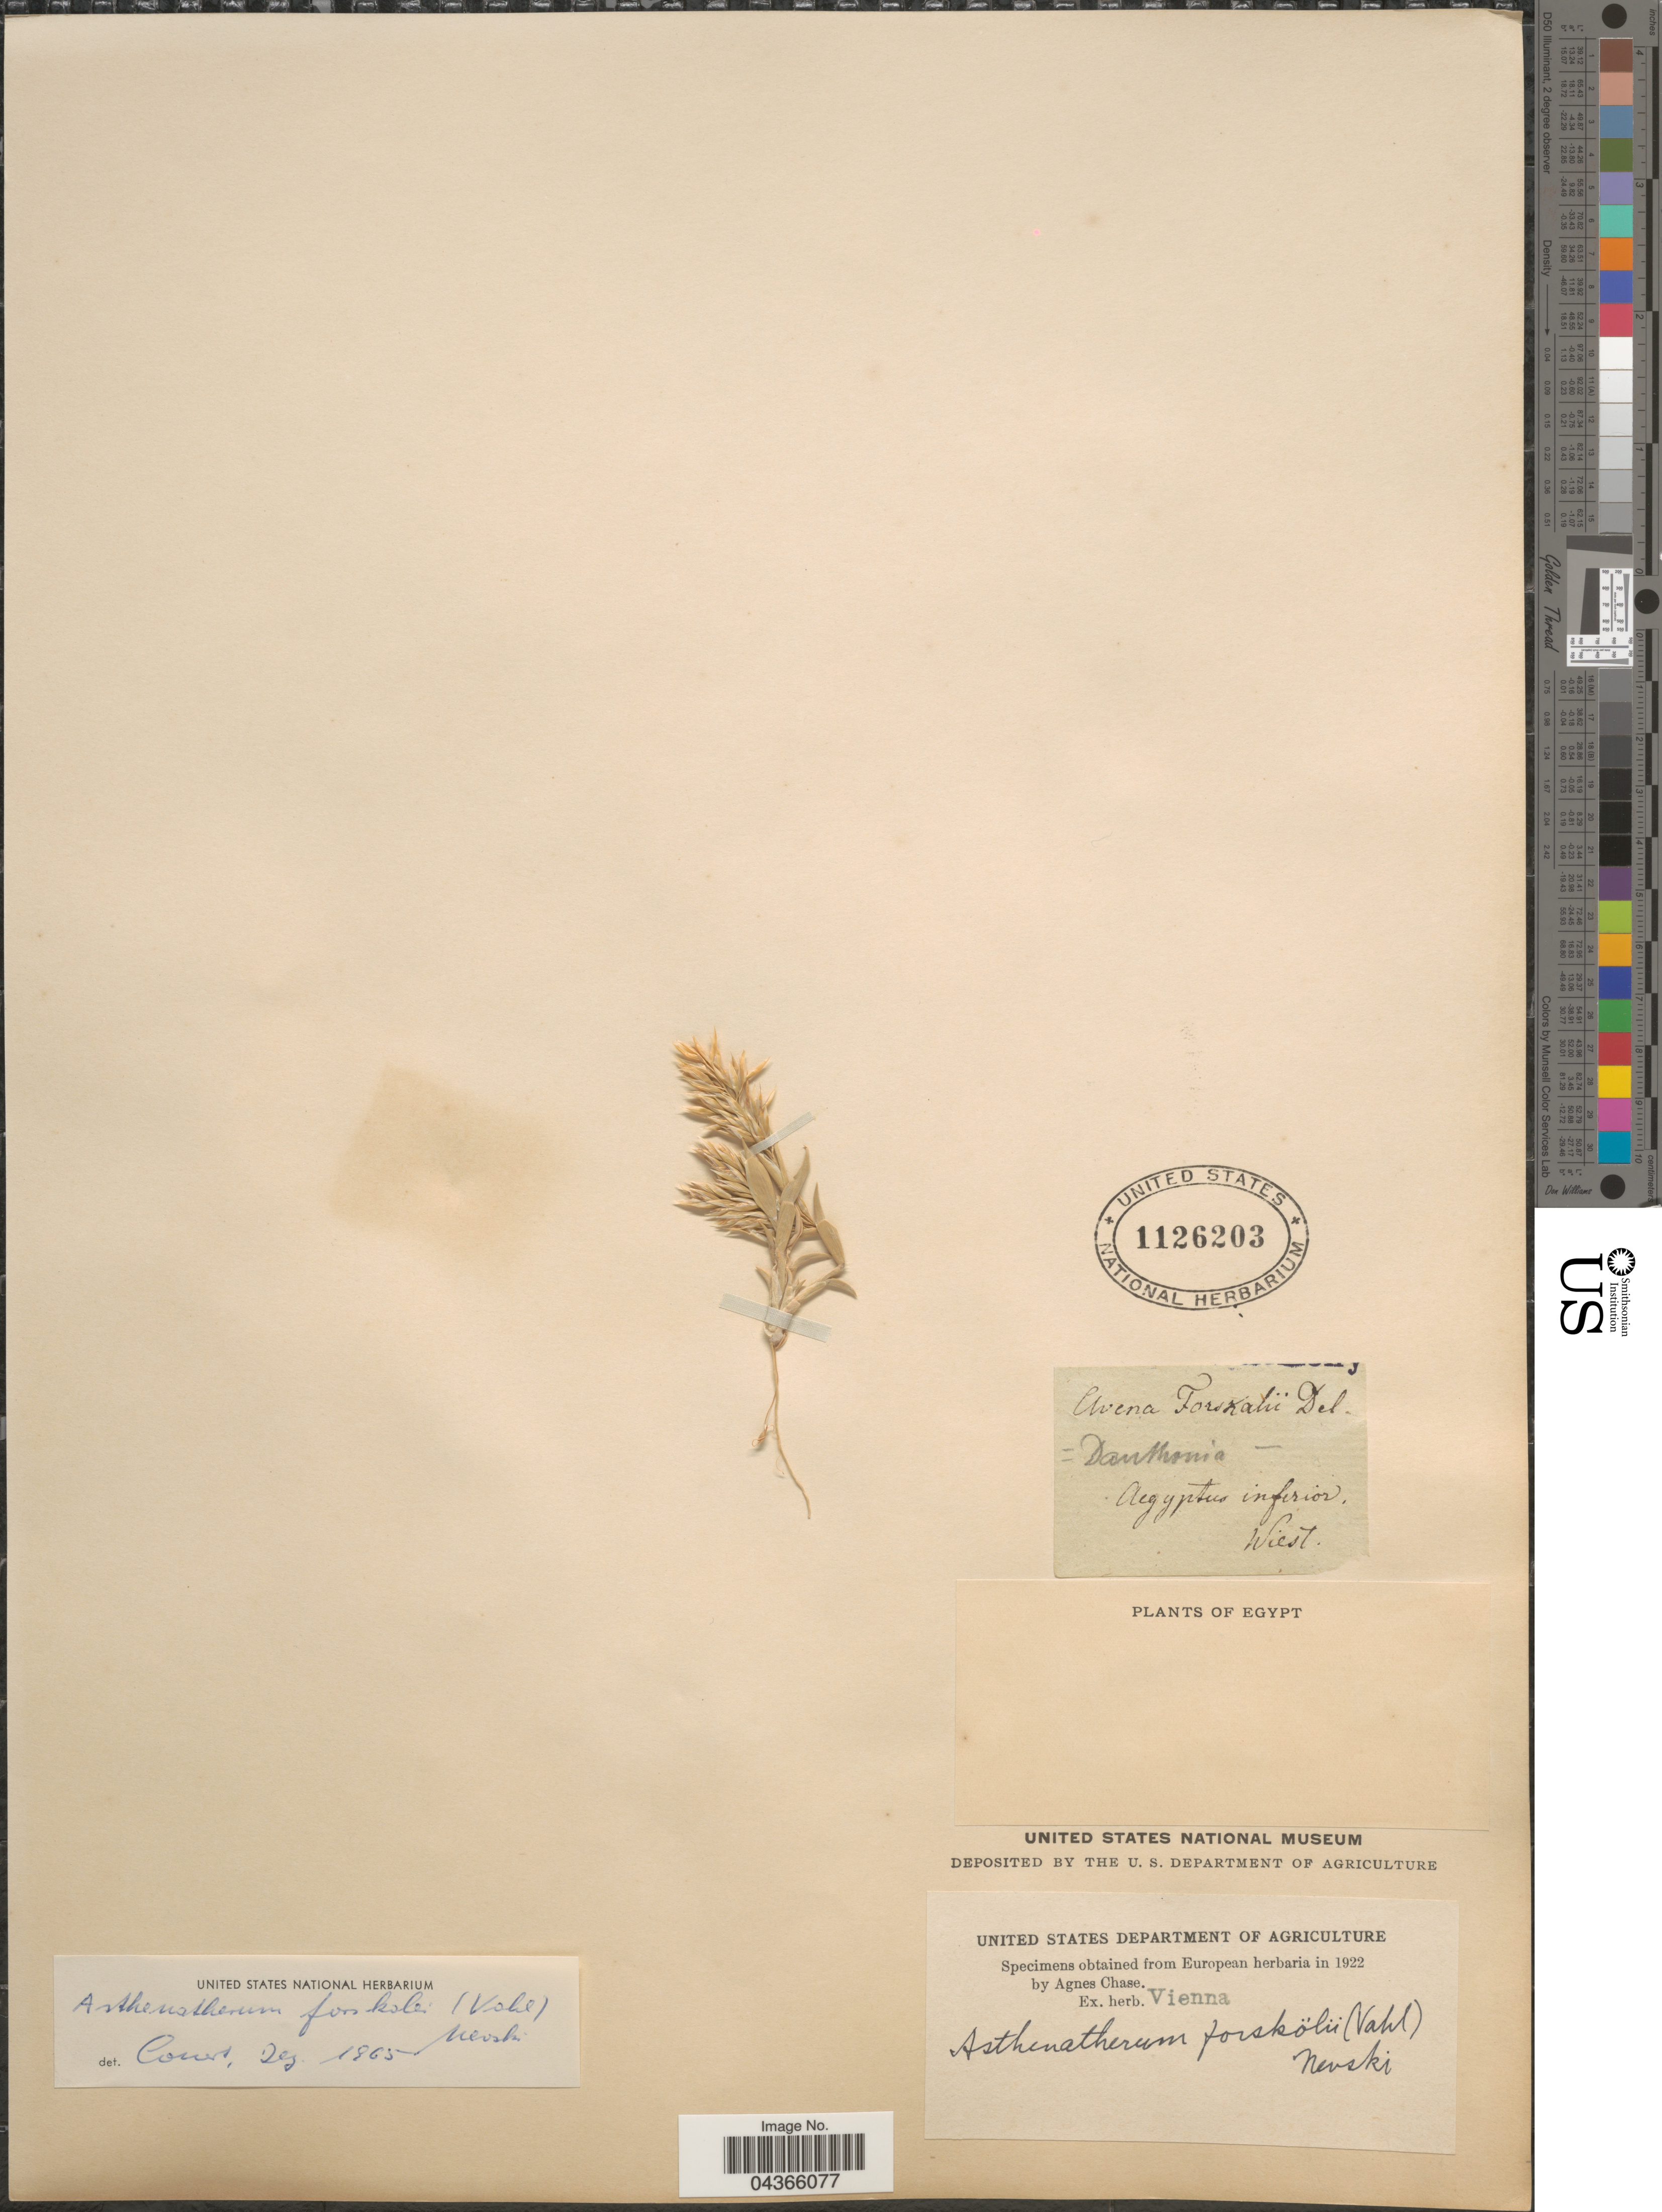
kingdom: Plantae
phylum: Tracheophyta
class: Liliopsida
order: Poales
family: Poaceae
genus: Centropodia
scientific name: Centropodia forsskalii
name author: (Vahl) Cope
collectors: -. Wiest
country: Egypt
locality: Aegyptus inferior.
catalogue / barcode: US 1126203